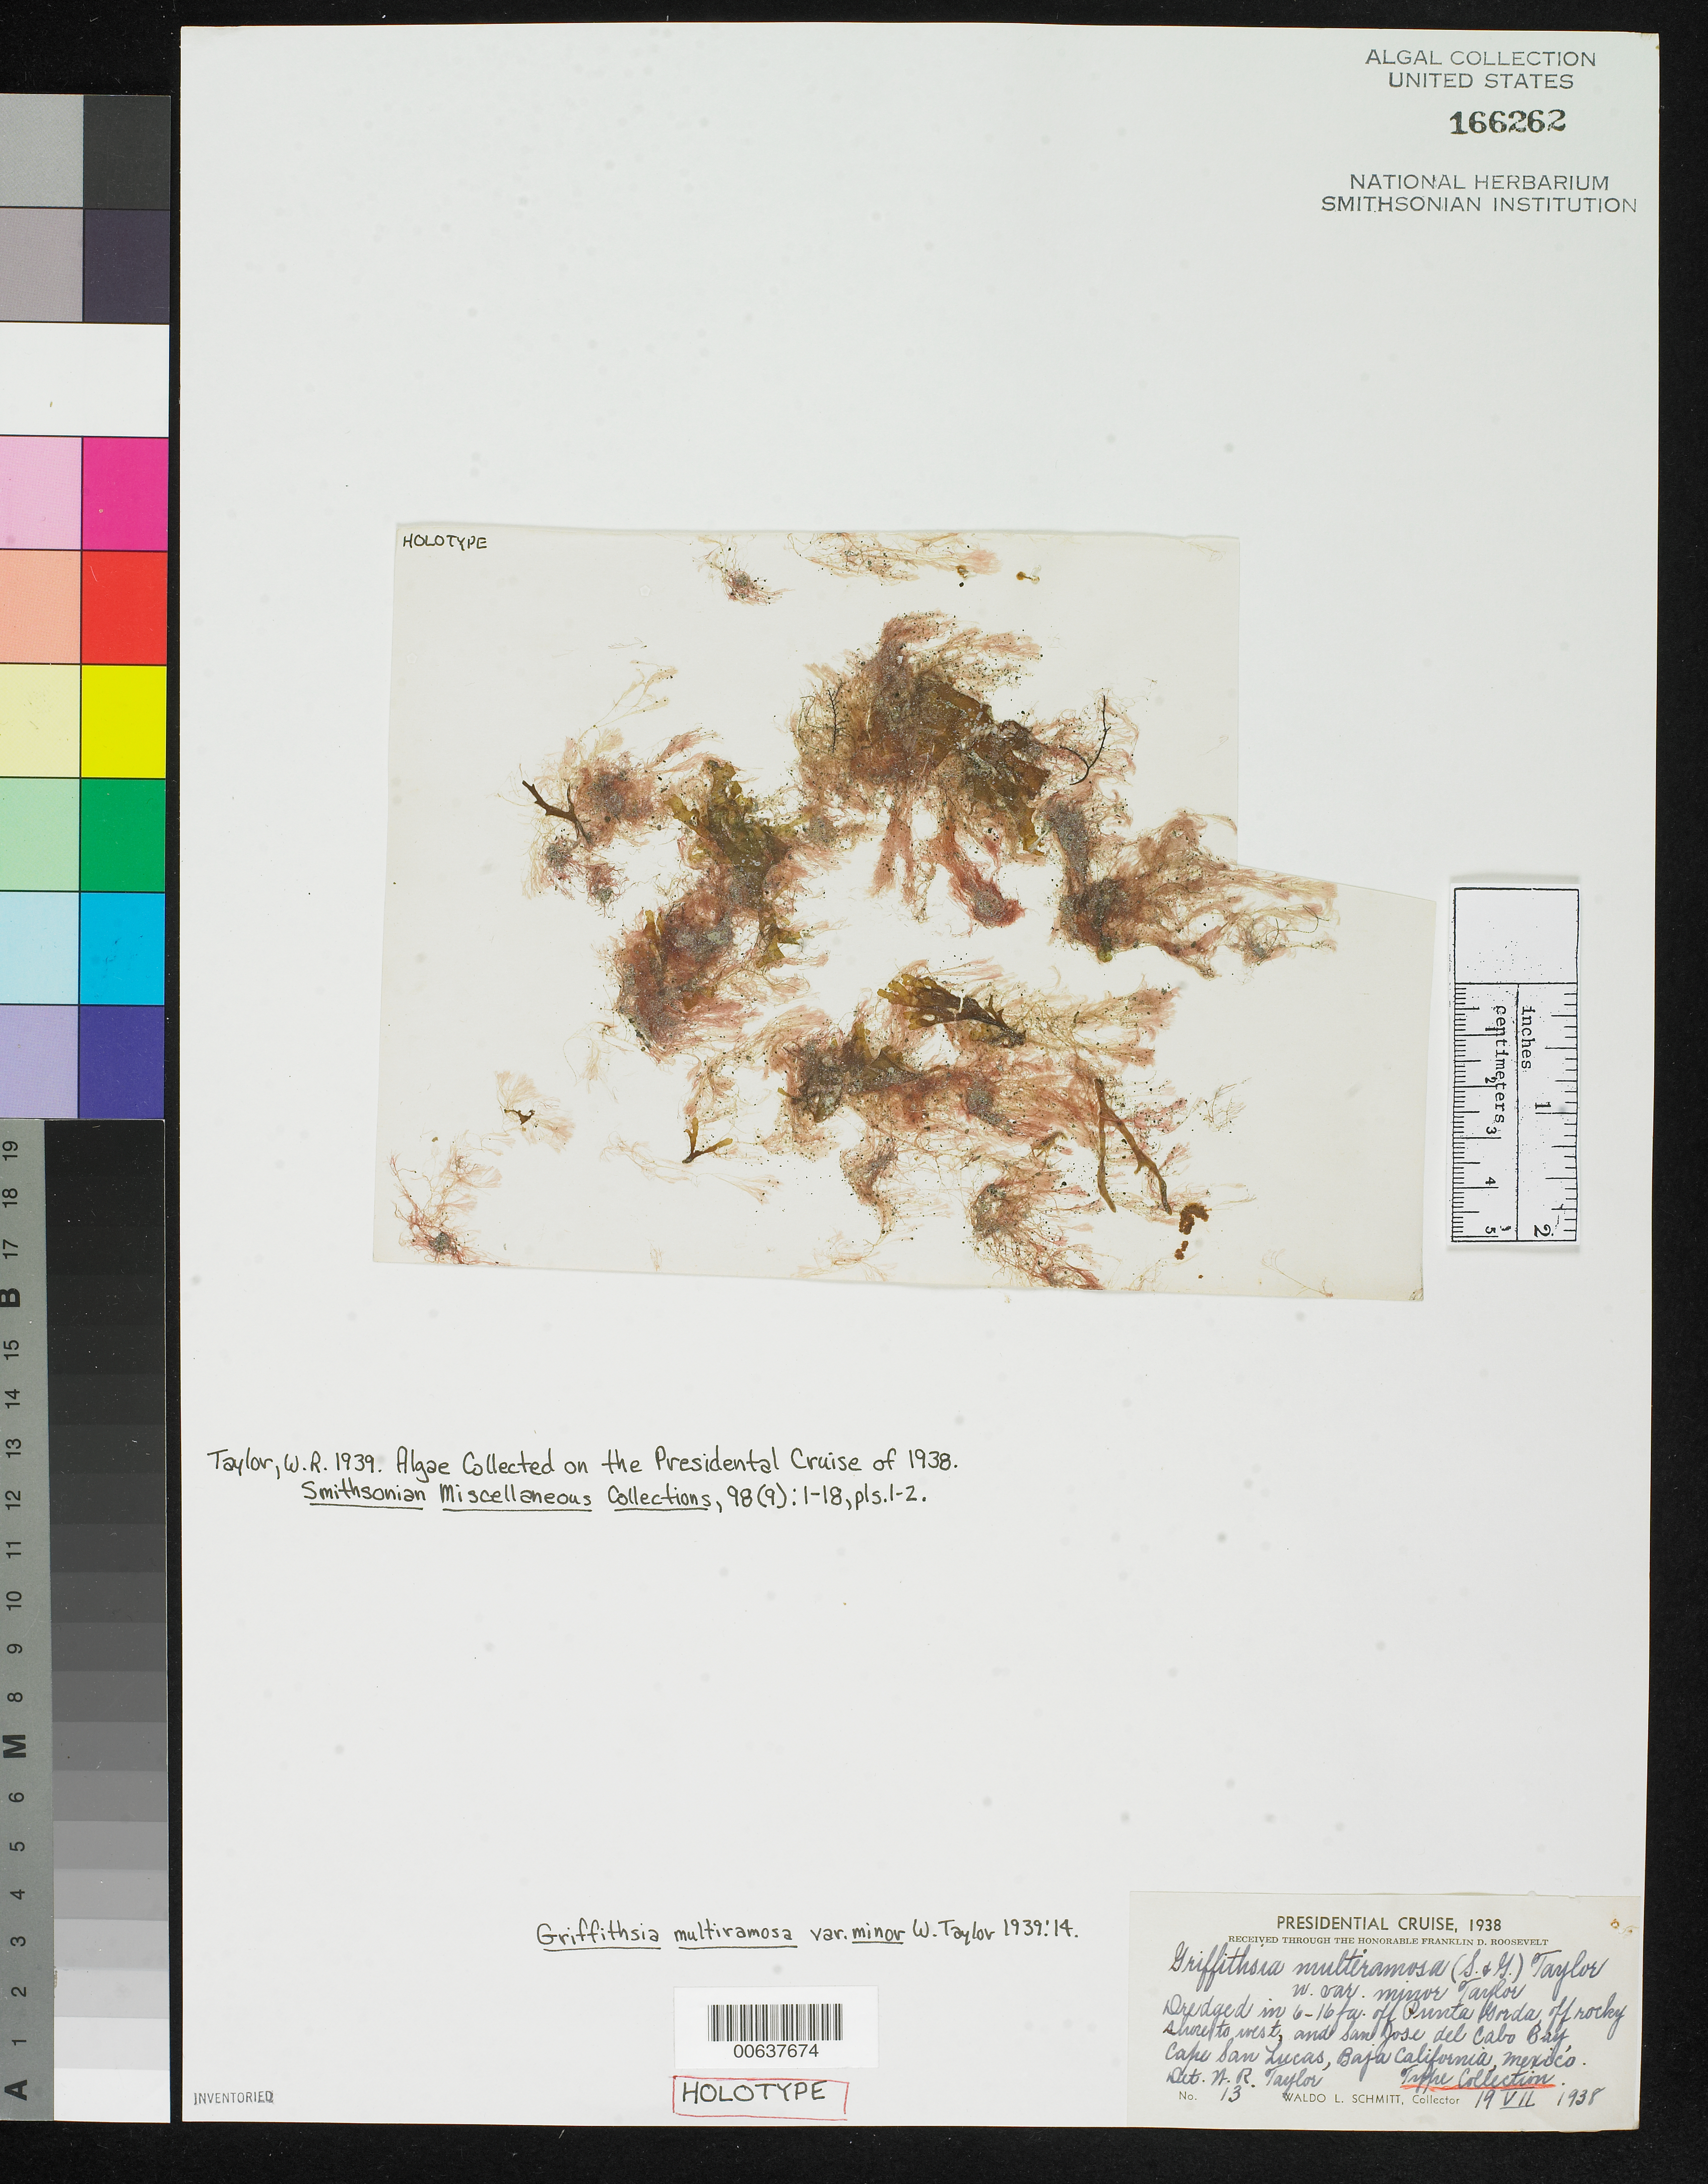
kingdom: Plantae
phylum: Rhodophyta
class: Florideophyceae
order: Ceramiales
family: Wrangeliaceae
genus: Griffithsia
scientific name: Griffithsia multiramosa var. minor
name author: W.R. Taylor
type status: Holotype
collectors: W. L. Schmitt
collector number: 13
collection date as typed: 19 Jul 1938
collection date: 1938-07-19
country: Mexico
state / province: Baja California Sur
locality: Cabo San Lucas, off Punta Gorda and Bahia San Jose del Cabo.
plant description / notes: Roosevelt Expedition, 1938 [Presidential Cruise, 1938].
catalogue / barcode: US 166262